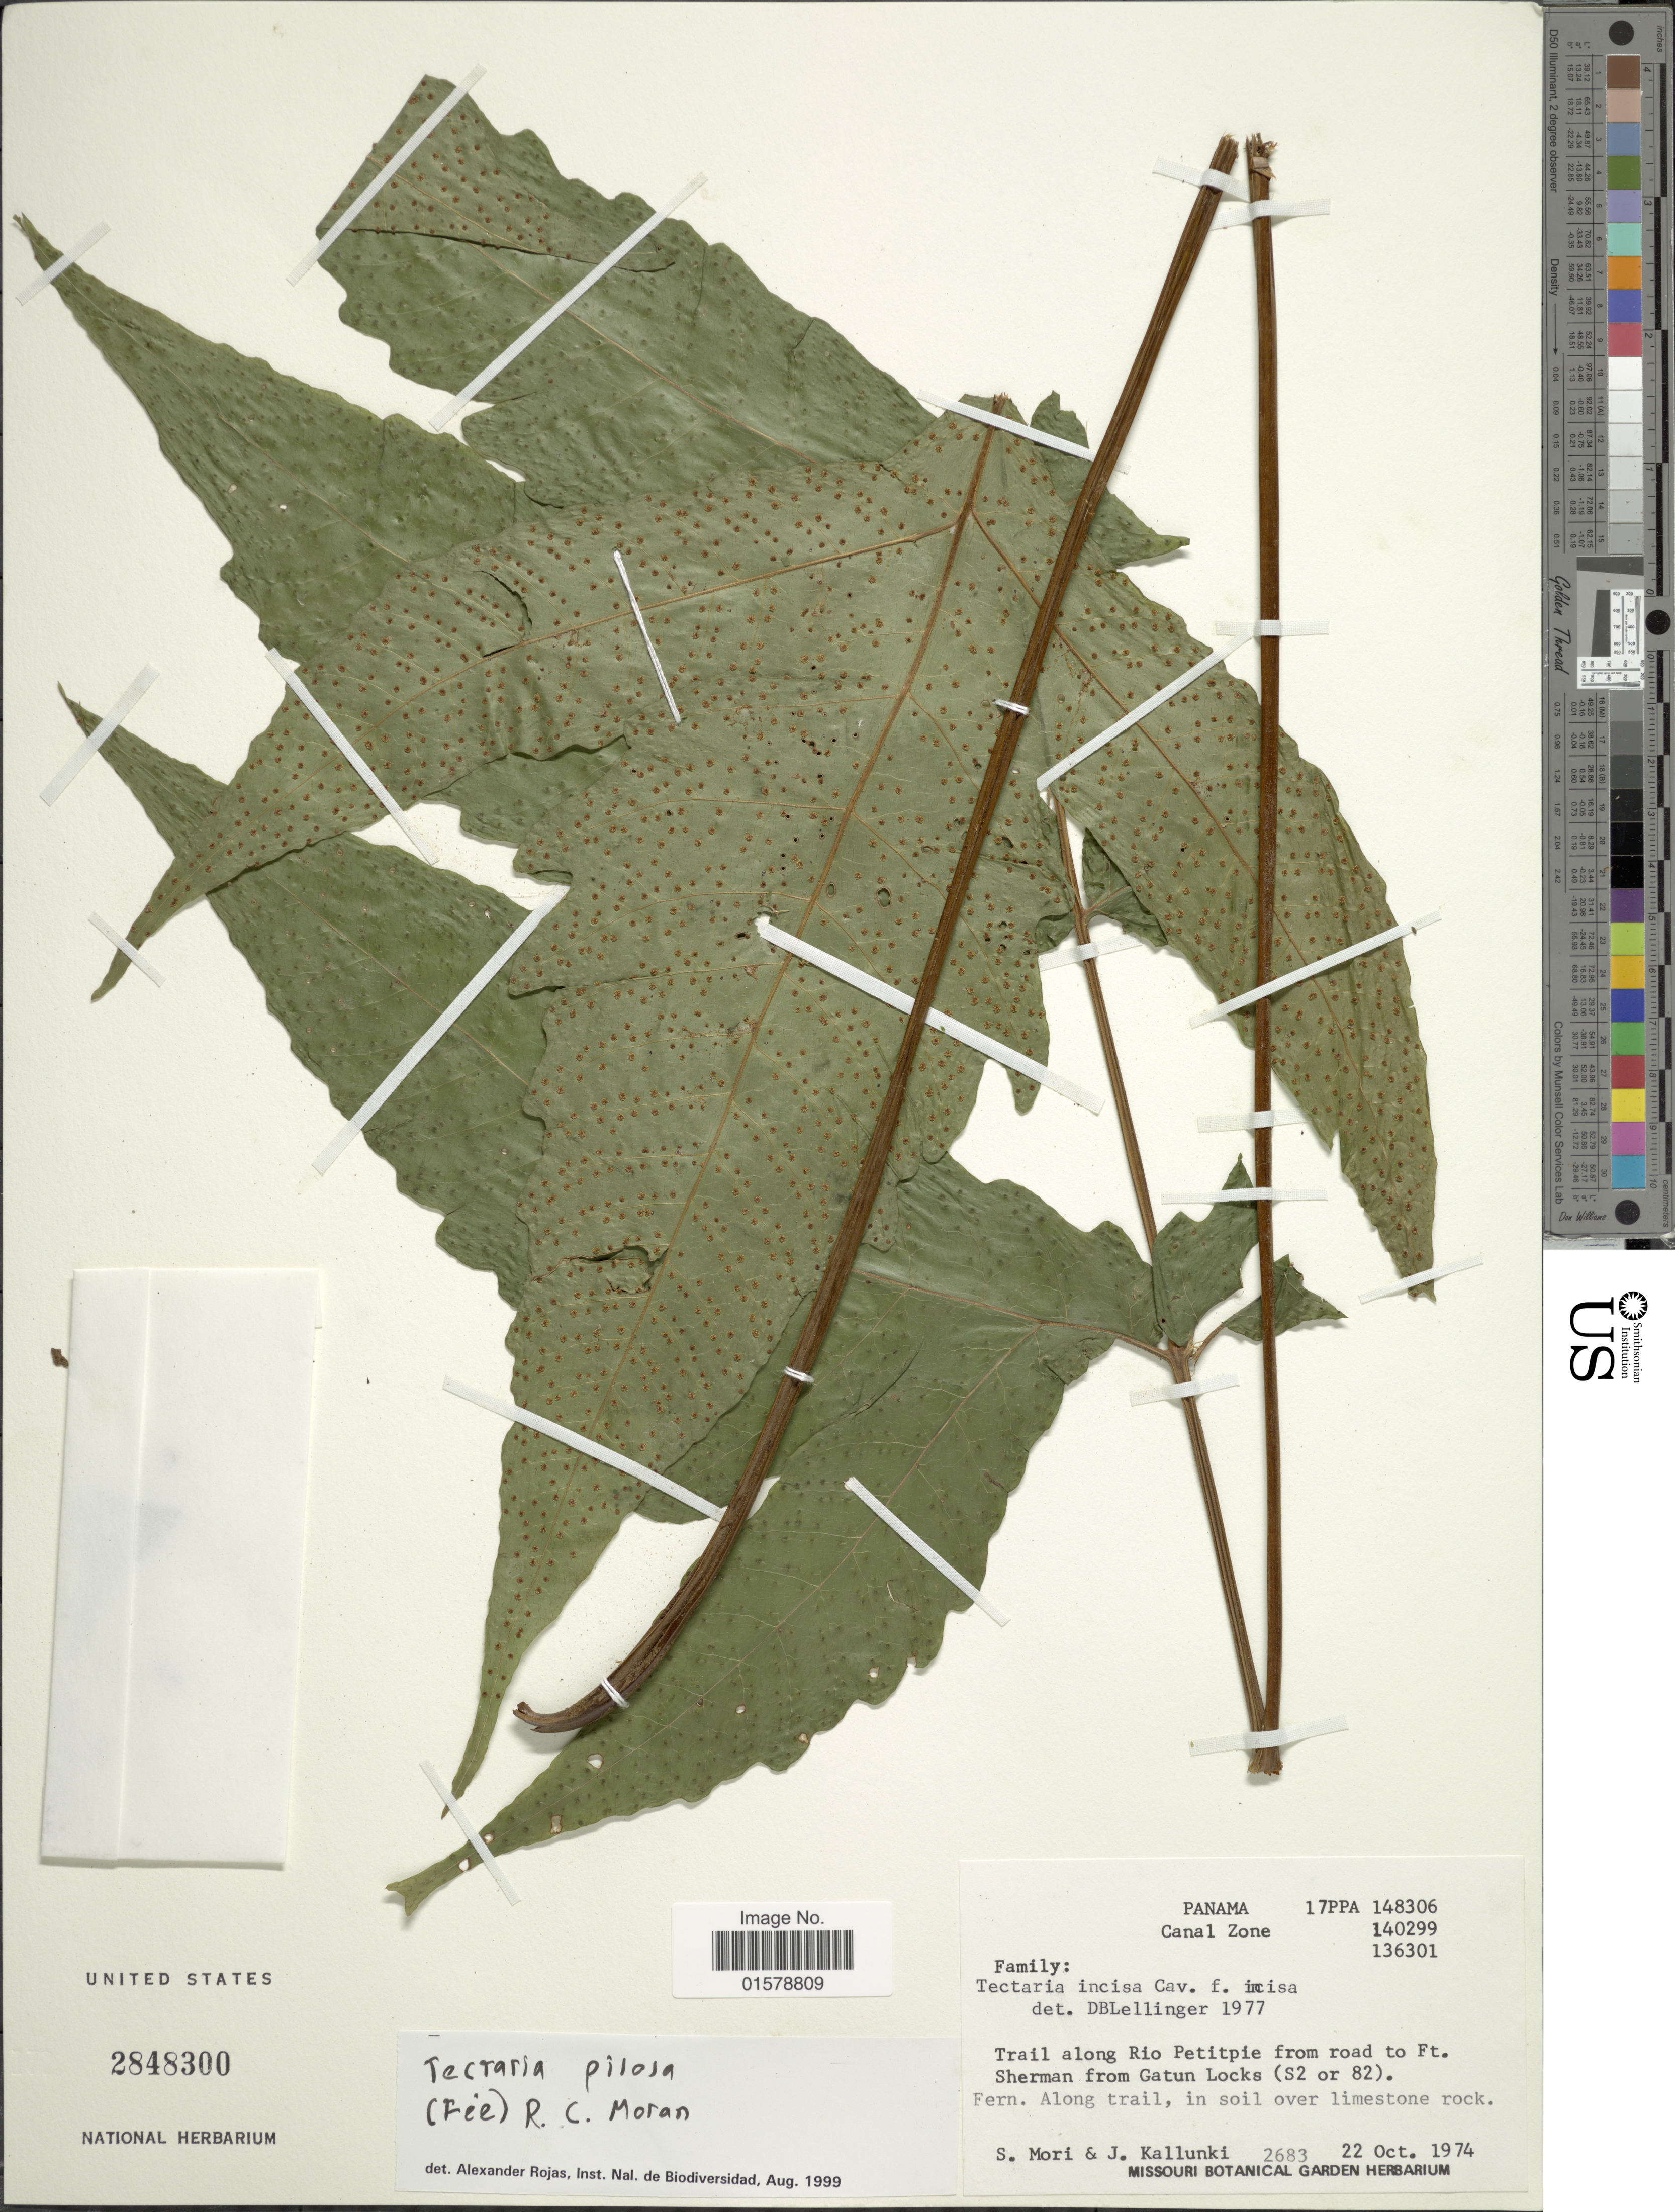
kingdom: Plantae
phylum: Tracheophyta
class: Polypodiopsida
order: Polypodiales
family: Tectariaceae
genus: Tectaria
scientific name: Tectaria pilosa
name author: (Fée) Maxon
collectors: S. Mori & J. Kallunki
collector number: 2683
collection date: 1974-10-22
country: Panama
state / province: Colón / Panamá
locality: Trail along Rio Petitpie from road to Ft. Sherman from Gatun Locks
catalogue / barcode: US 2848300